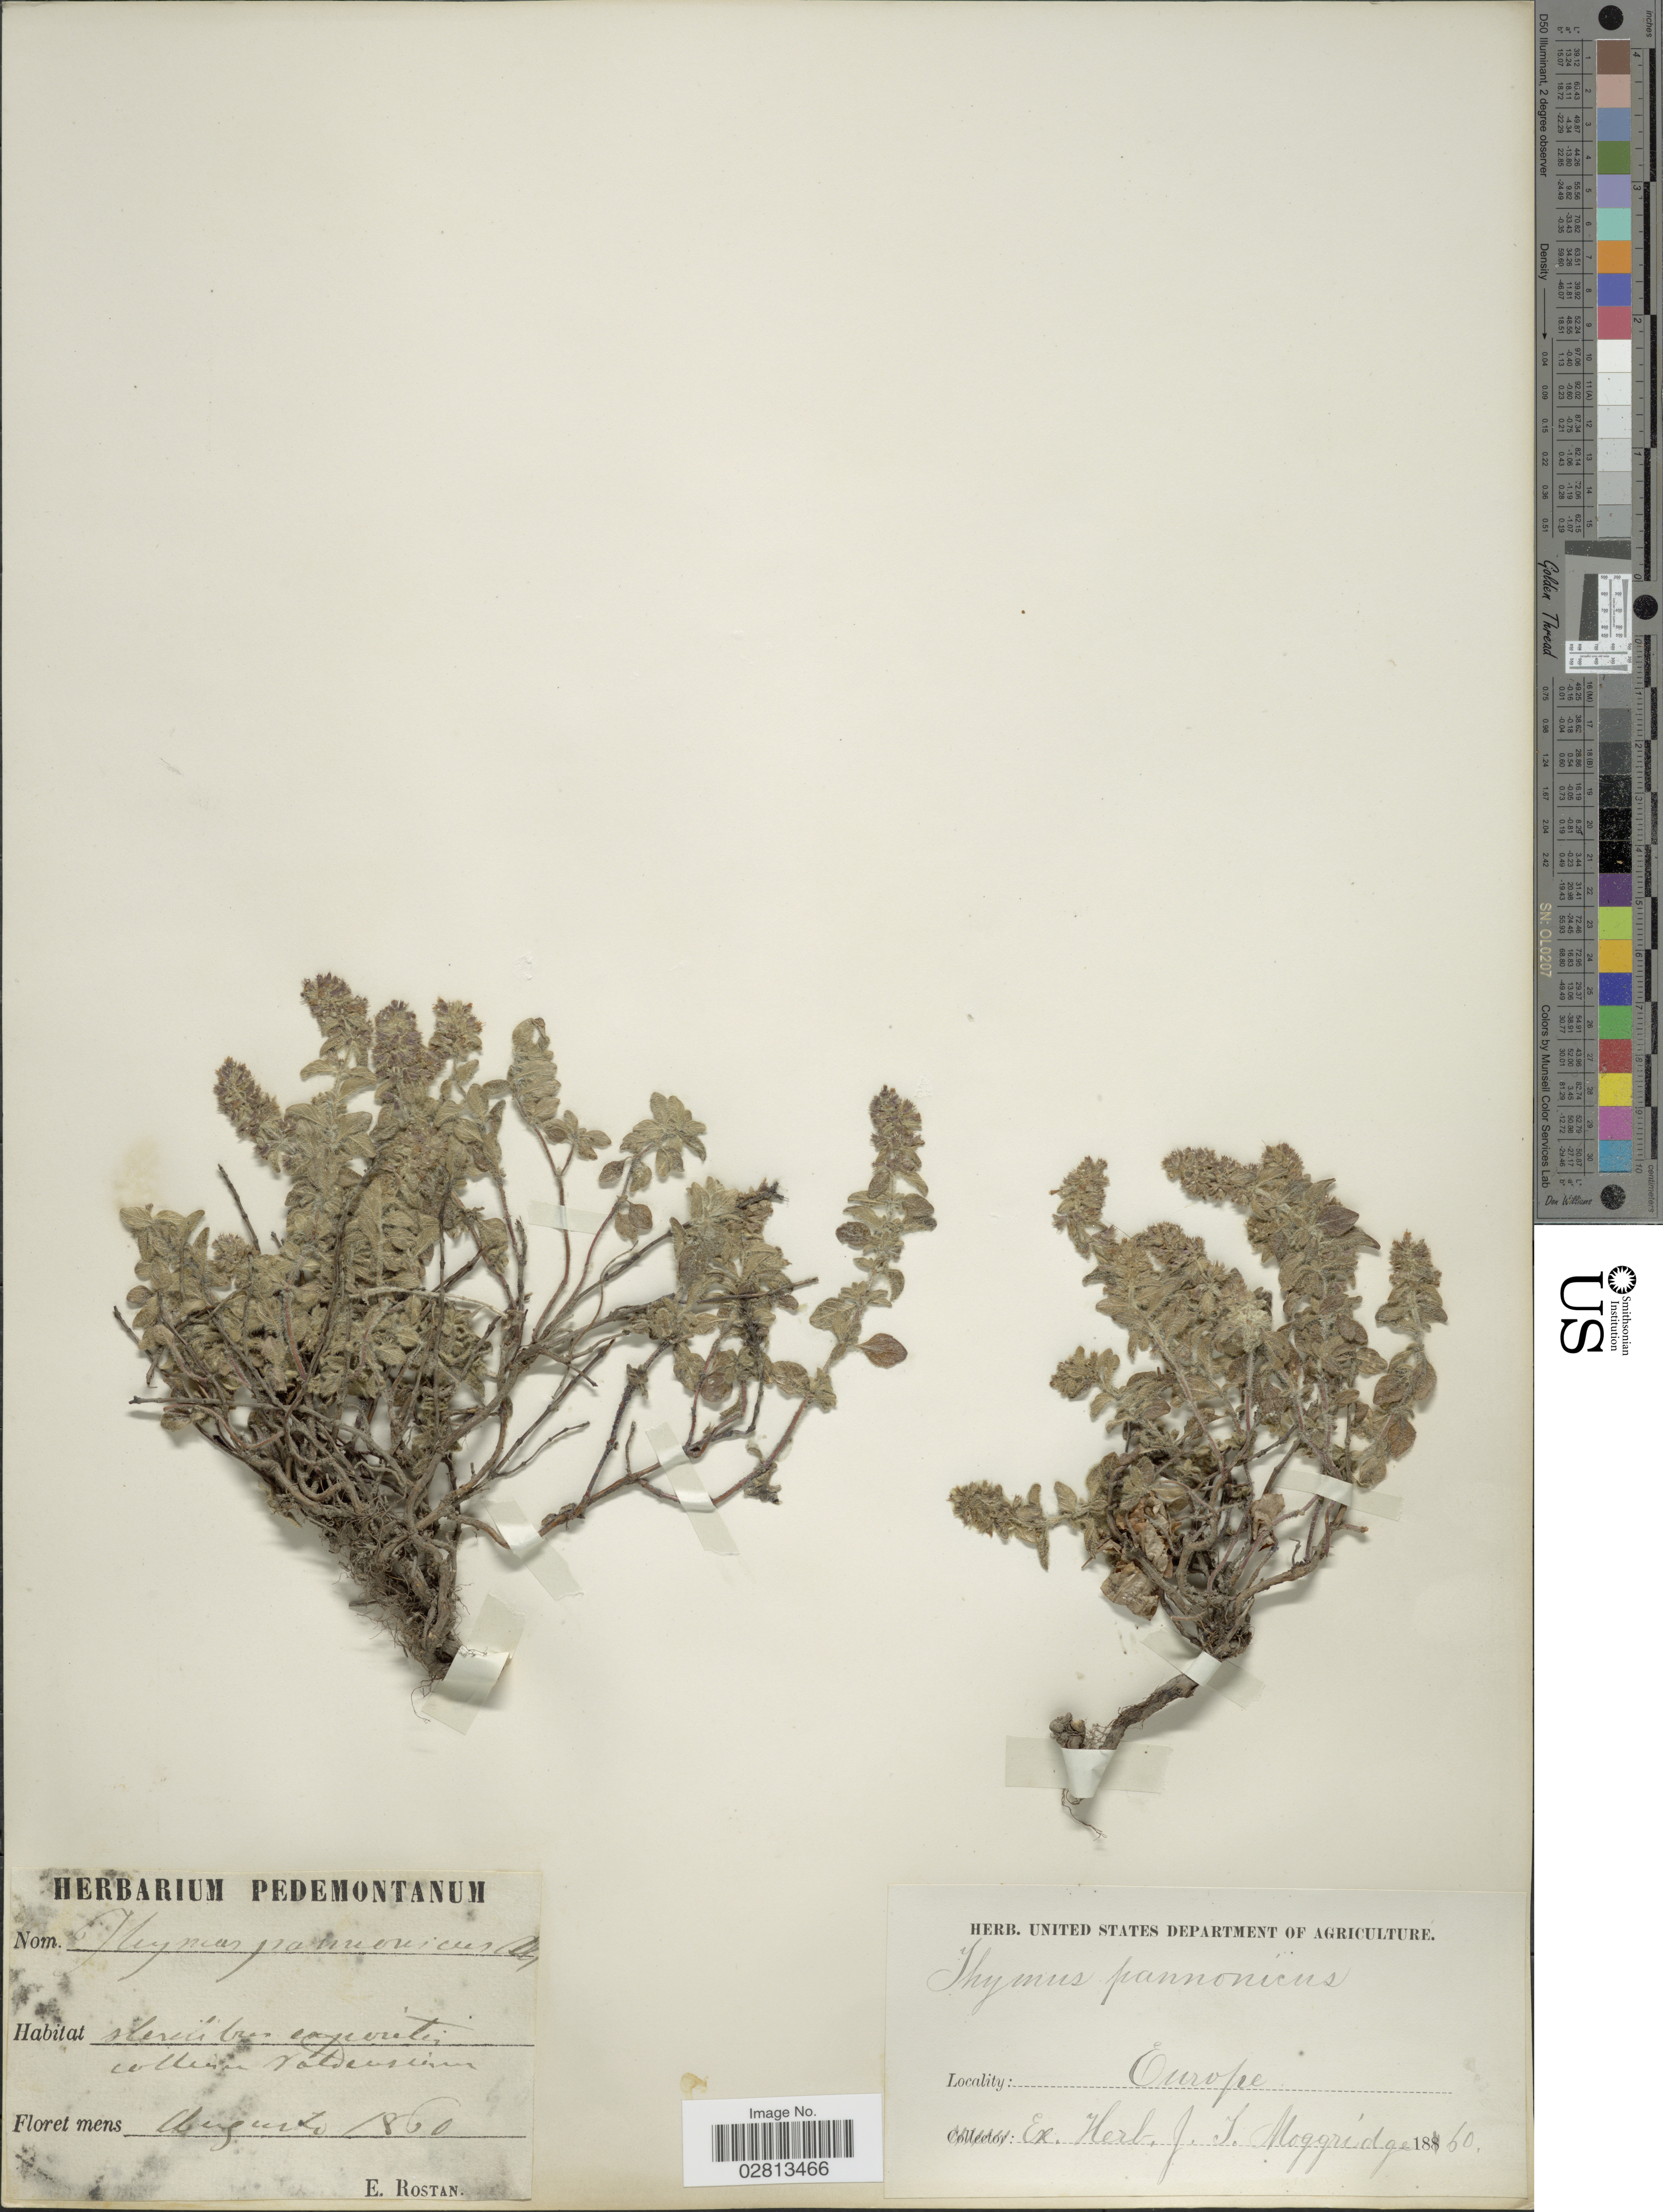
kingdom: Plantae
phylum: Tracheophyta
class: Magnoliopsida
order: Lamiales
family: Lamiaceae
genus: Thymus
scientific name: Thymus pannonicus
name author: All.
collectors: E. Rostan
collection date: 1860-08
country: Italy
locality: Europe. Sleribbas eaperiles colline Voldensien [interpreted]